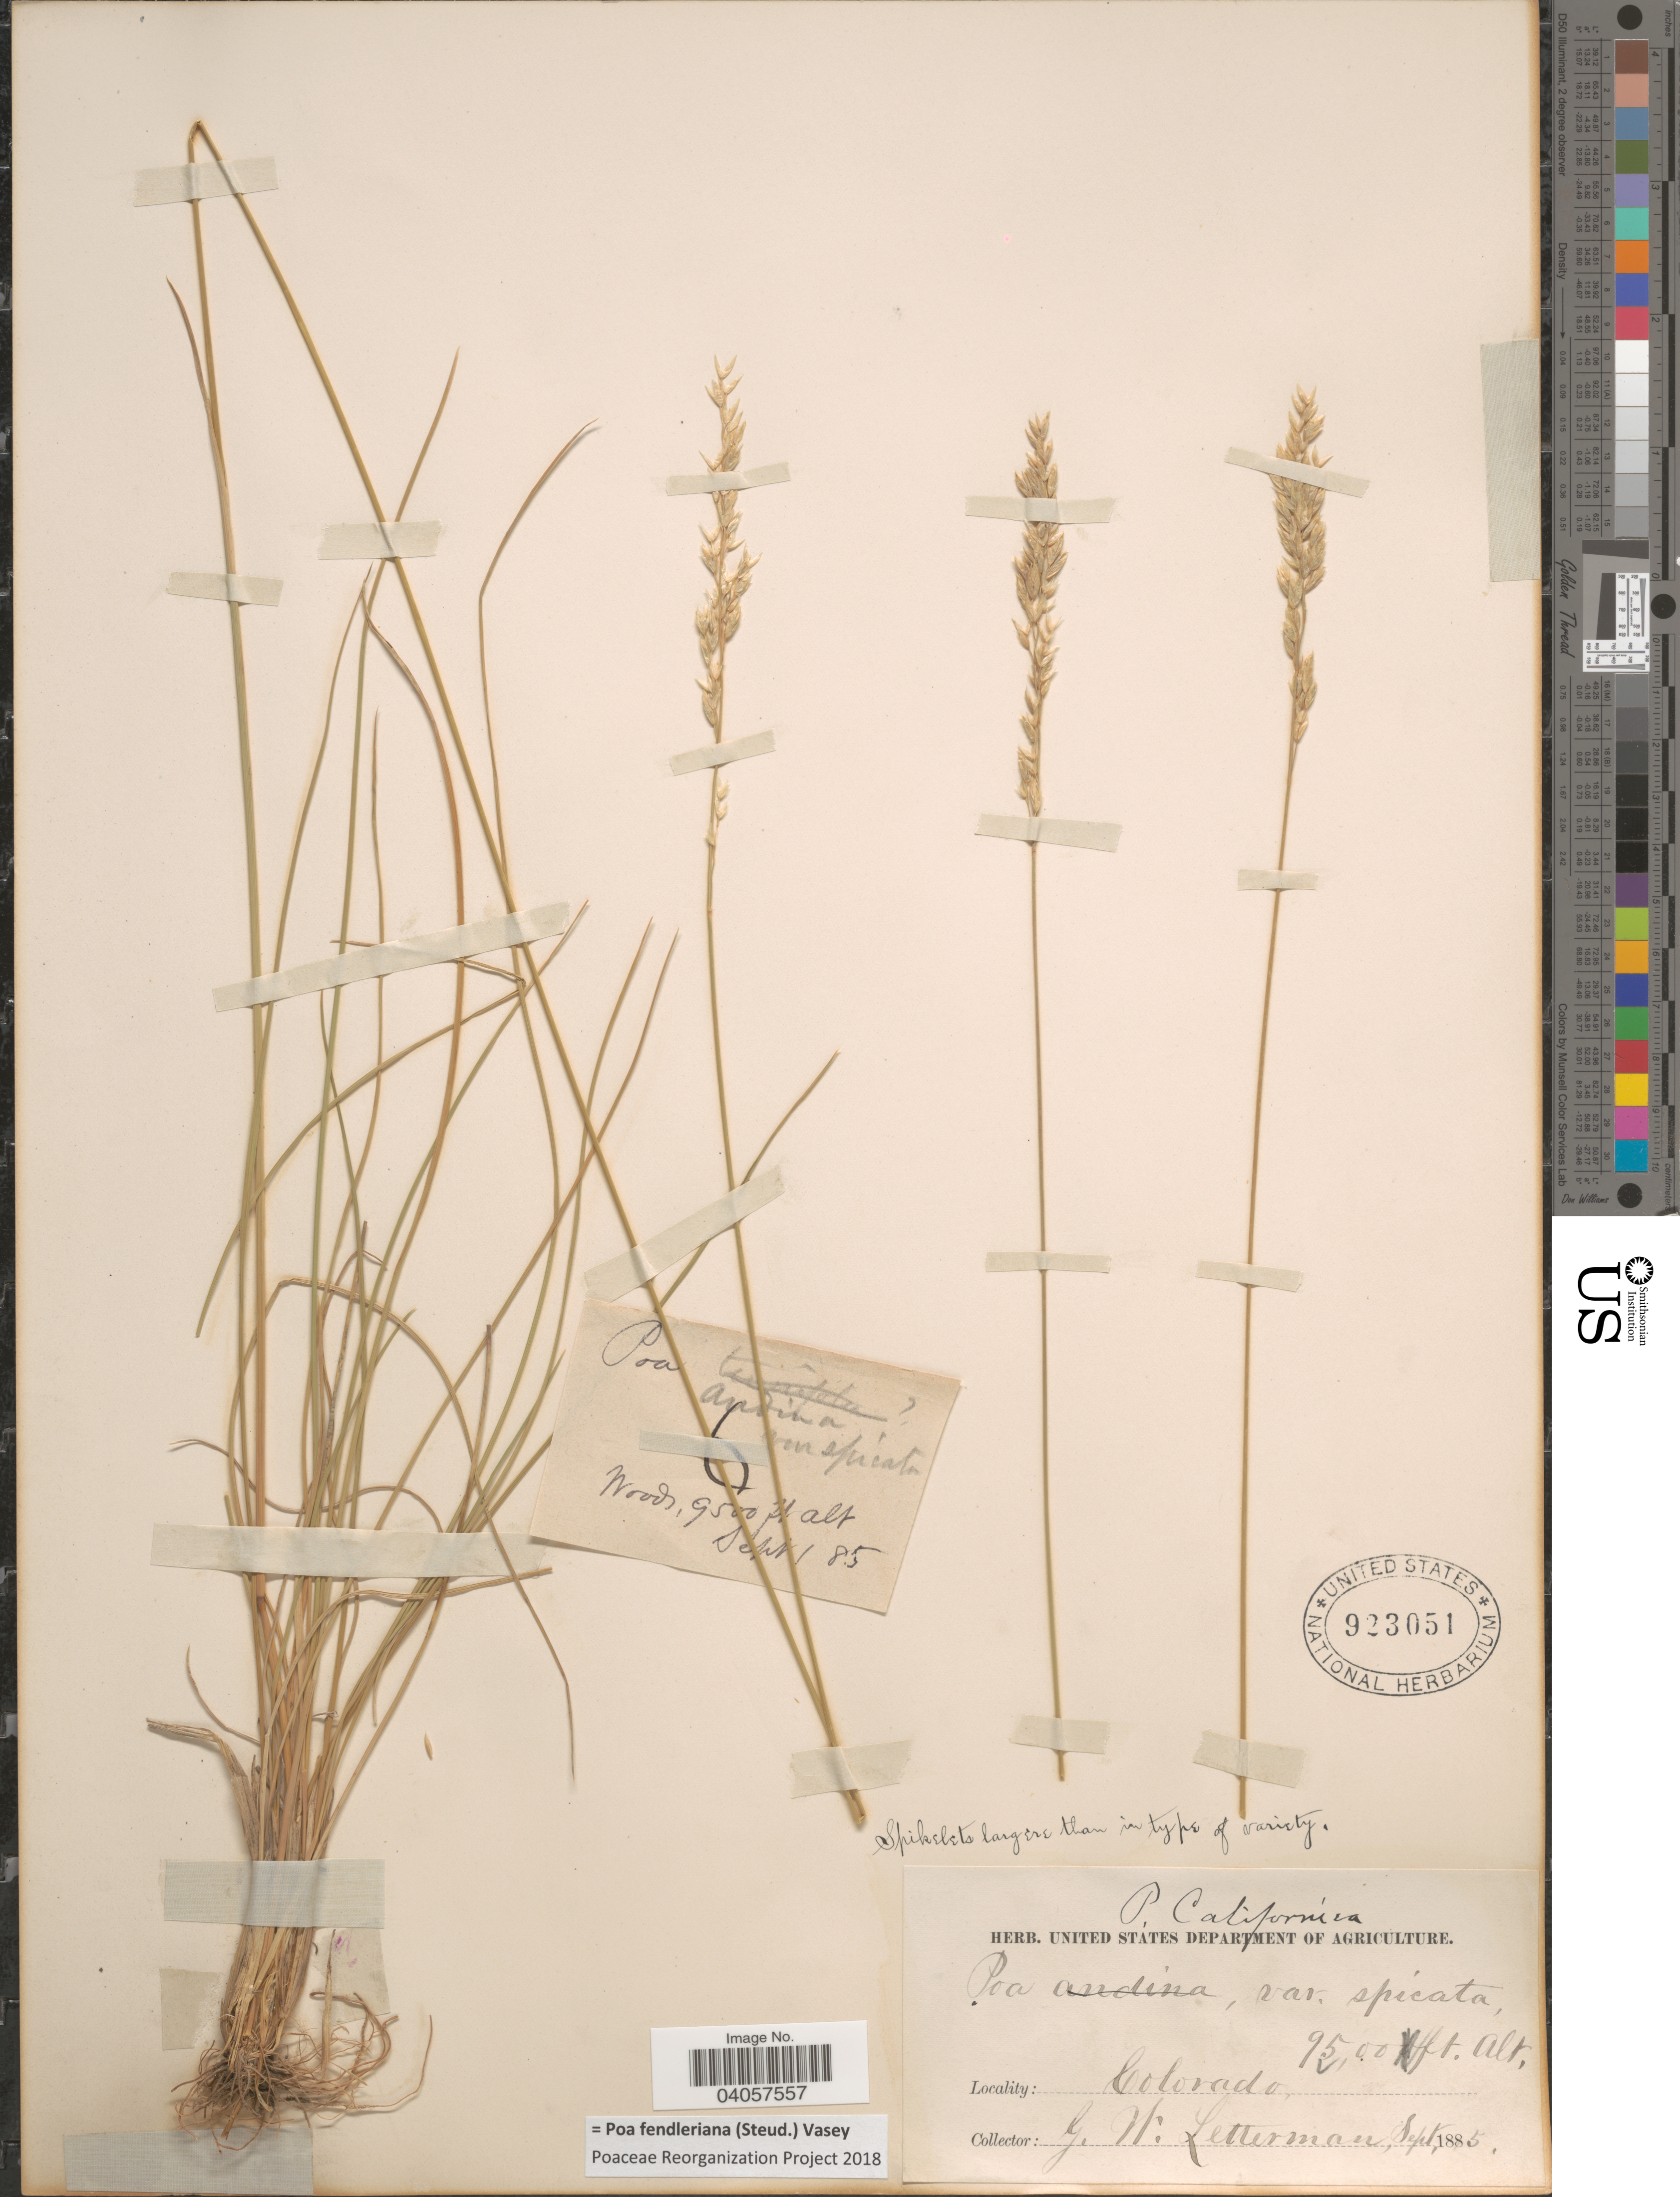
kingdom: Plantae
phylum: Tracheophyta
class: Liliopsida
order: Poales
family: Poaceae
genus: Poa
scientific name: Poa fendleriana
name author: (Steud.) Vasey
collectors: G. W. Letterman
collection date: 1885-09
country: United States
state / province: Colorado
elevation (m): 2896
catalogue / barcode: US 923051